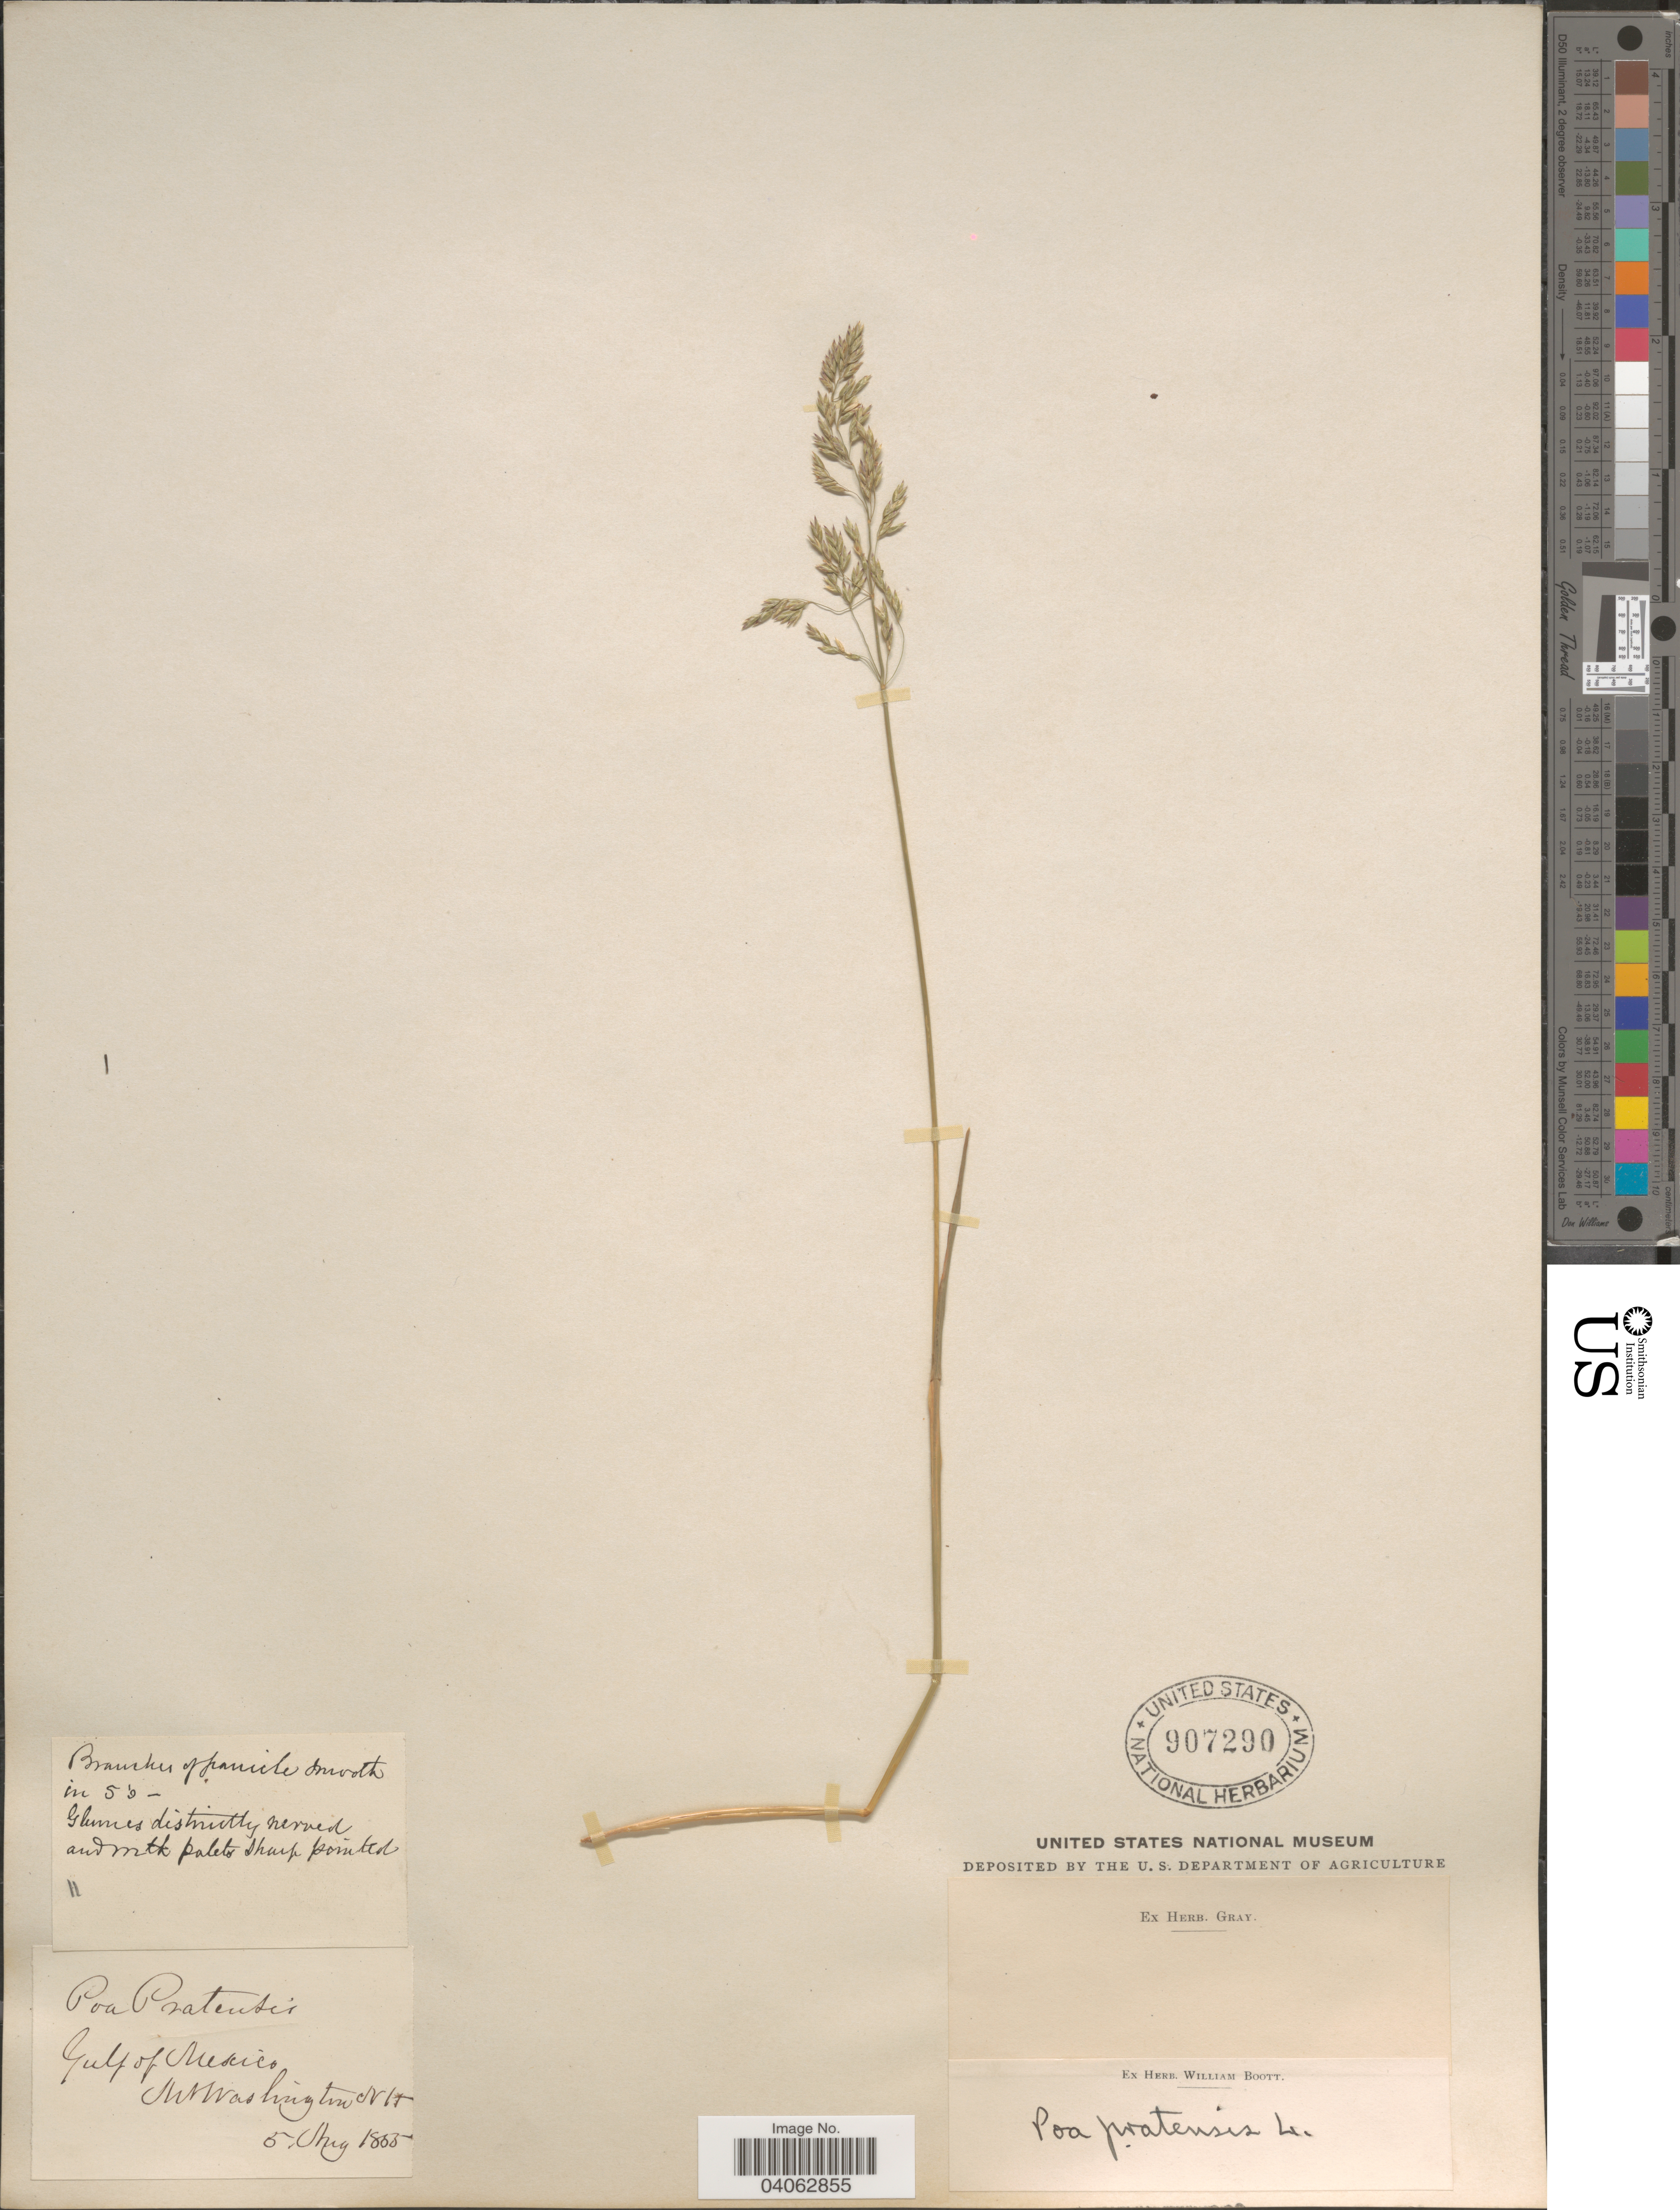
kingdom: Plantae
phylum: Tracheophyta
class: Liliopsida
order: Poales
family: Poaceae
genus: Poa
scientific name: Poa pratensis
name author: L.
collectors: W. Boott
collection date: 1855-08-05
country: United States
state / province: New Hampshire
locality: Guld of Mexico. Mt. Washington.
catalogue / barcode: US 907290